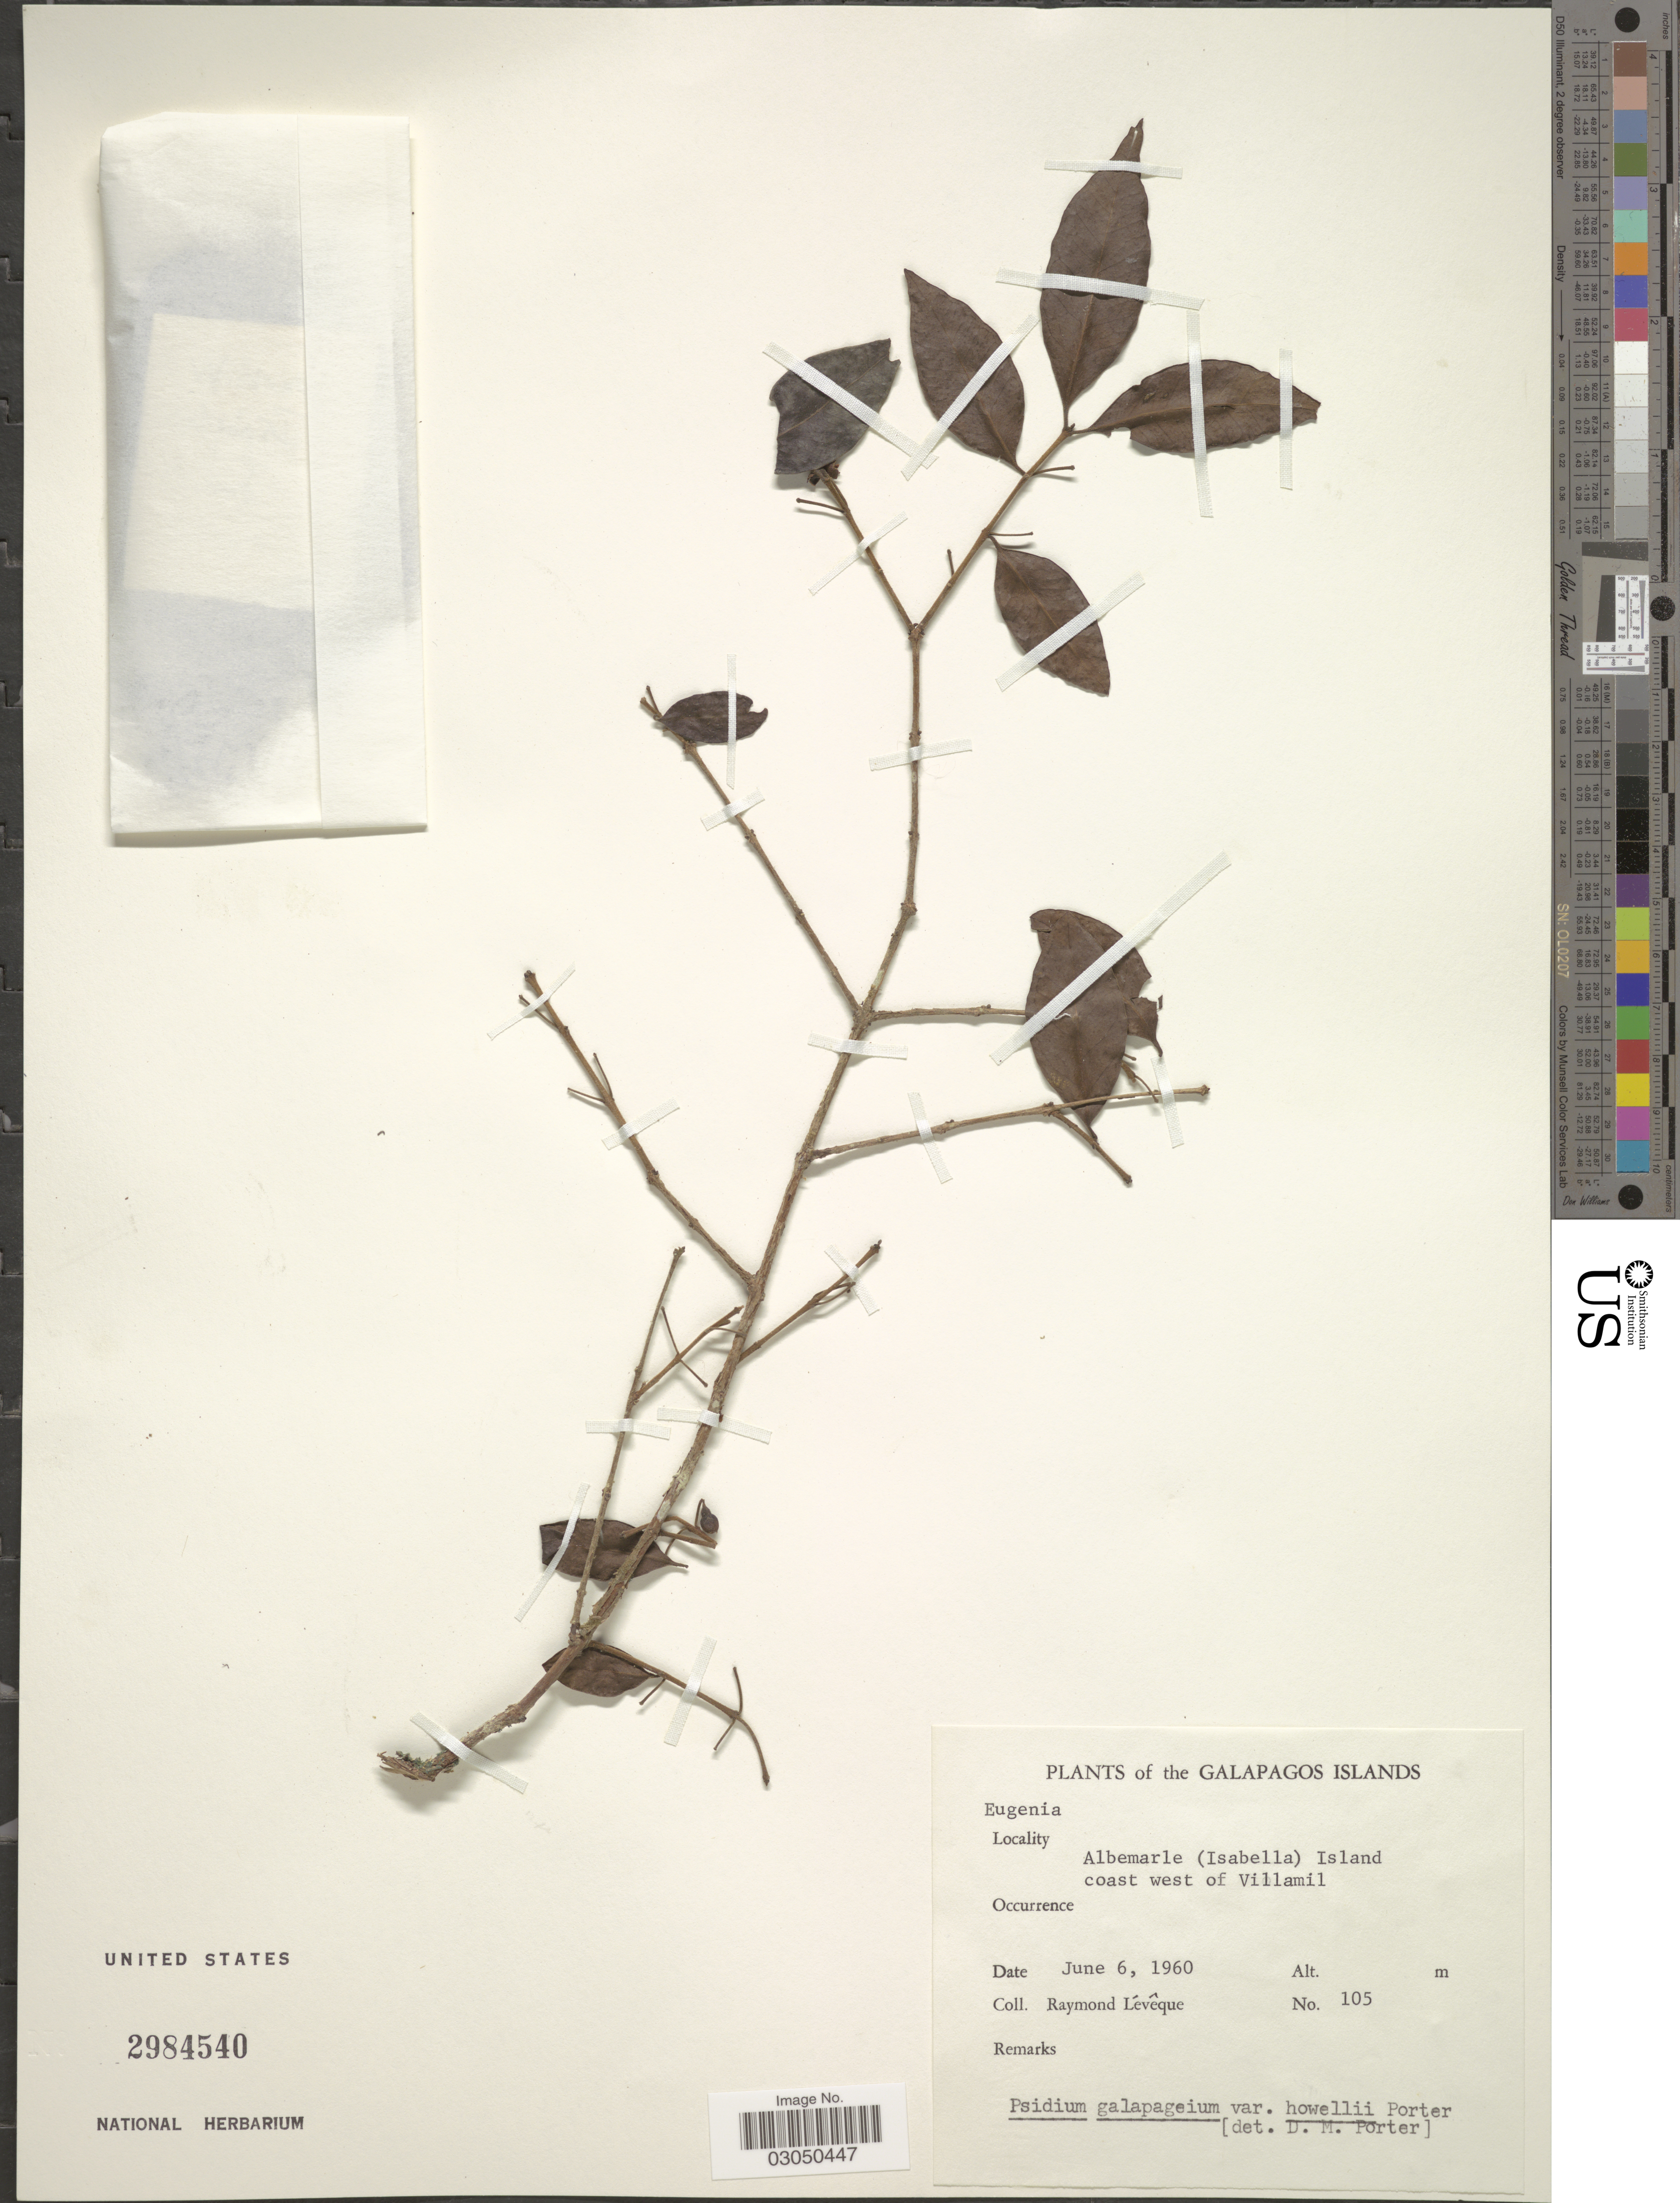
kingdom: Plantae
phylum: Tracheophyta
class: Magnoliopsida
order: Myrtales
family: Myrtaceae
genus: Psidium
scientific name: Psidium galapagaeum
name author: Hook. f.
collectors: R. Lévêque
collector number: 105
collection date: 1960-06-06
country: Ecuador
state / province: Colón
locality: Galapagos Islands. Albemarle (Isabella) Island coast west of Villamil.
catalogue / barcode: US 2984540